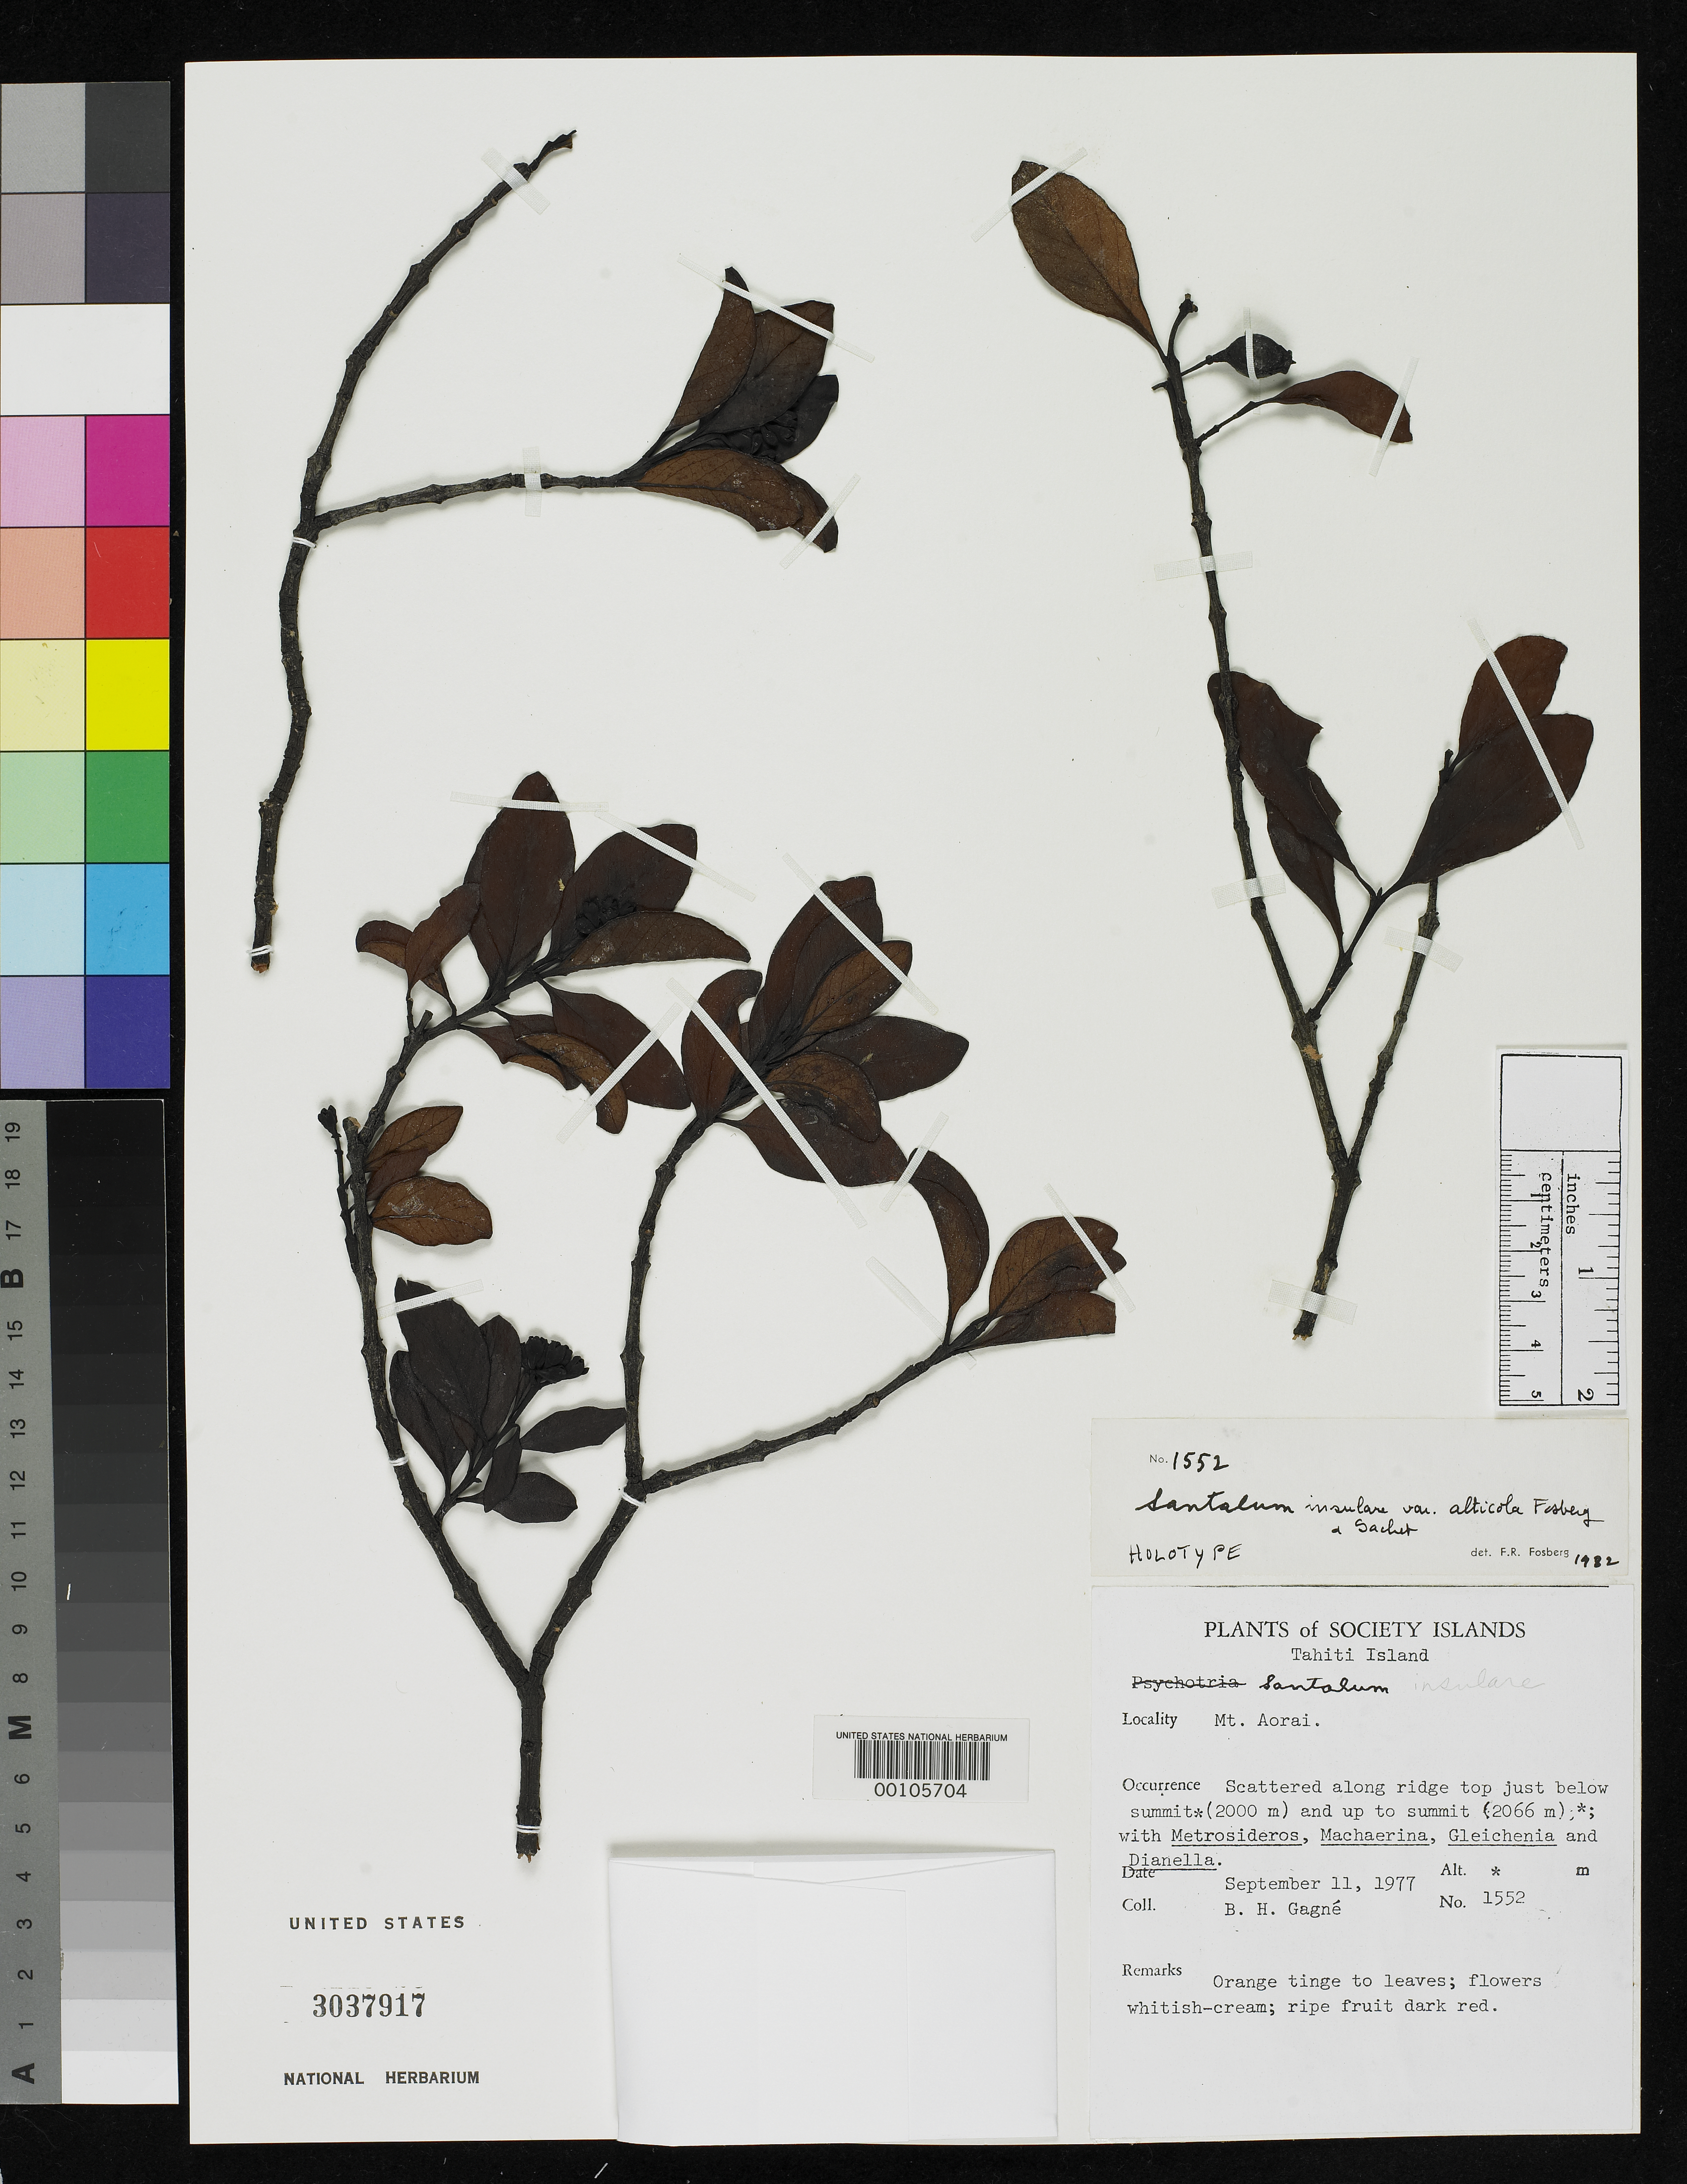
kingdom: Plantae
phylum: Tracheophyta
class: Magnoliopsida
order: Santalales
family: Santalaceae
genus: Santalum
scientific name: Santalum insulare var. alticola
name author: Fosberg & Sachet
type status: Holotype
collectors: B. H. Gagné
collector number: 1552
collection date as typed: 11 Sep 1977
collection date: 1977-09-11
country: French Polynesia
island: Tahiti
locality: Mt. Aorai. [Society Is.]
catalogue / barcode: US 3037917